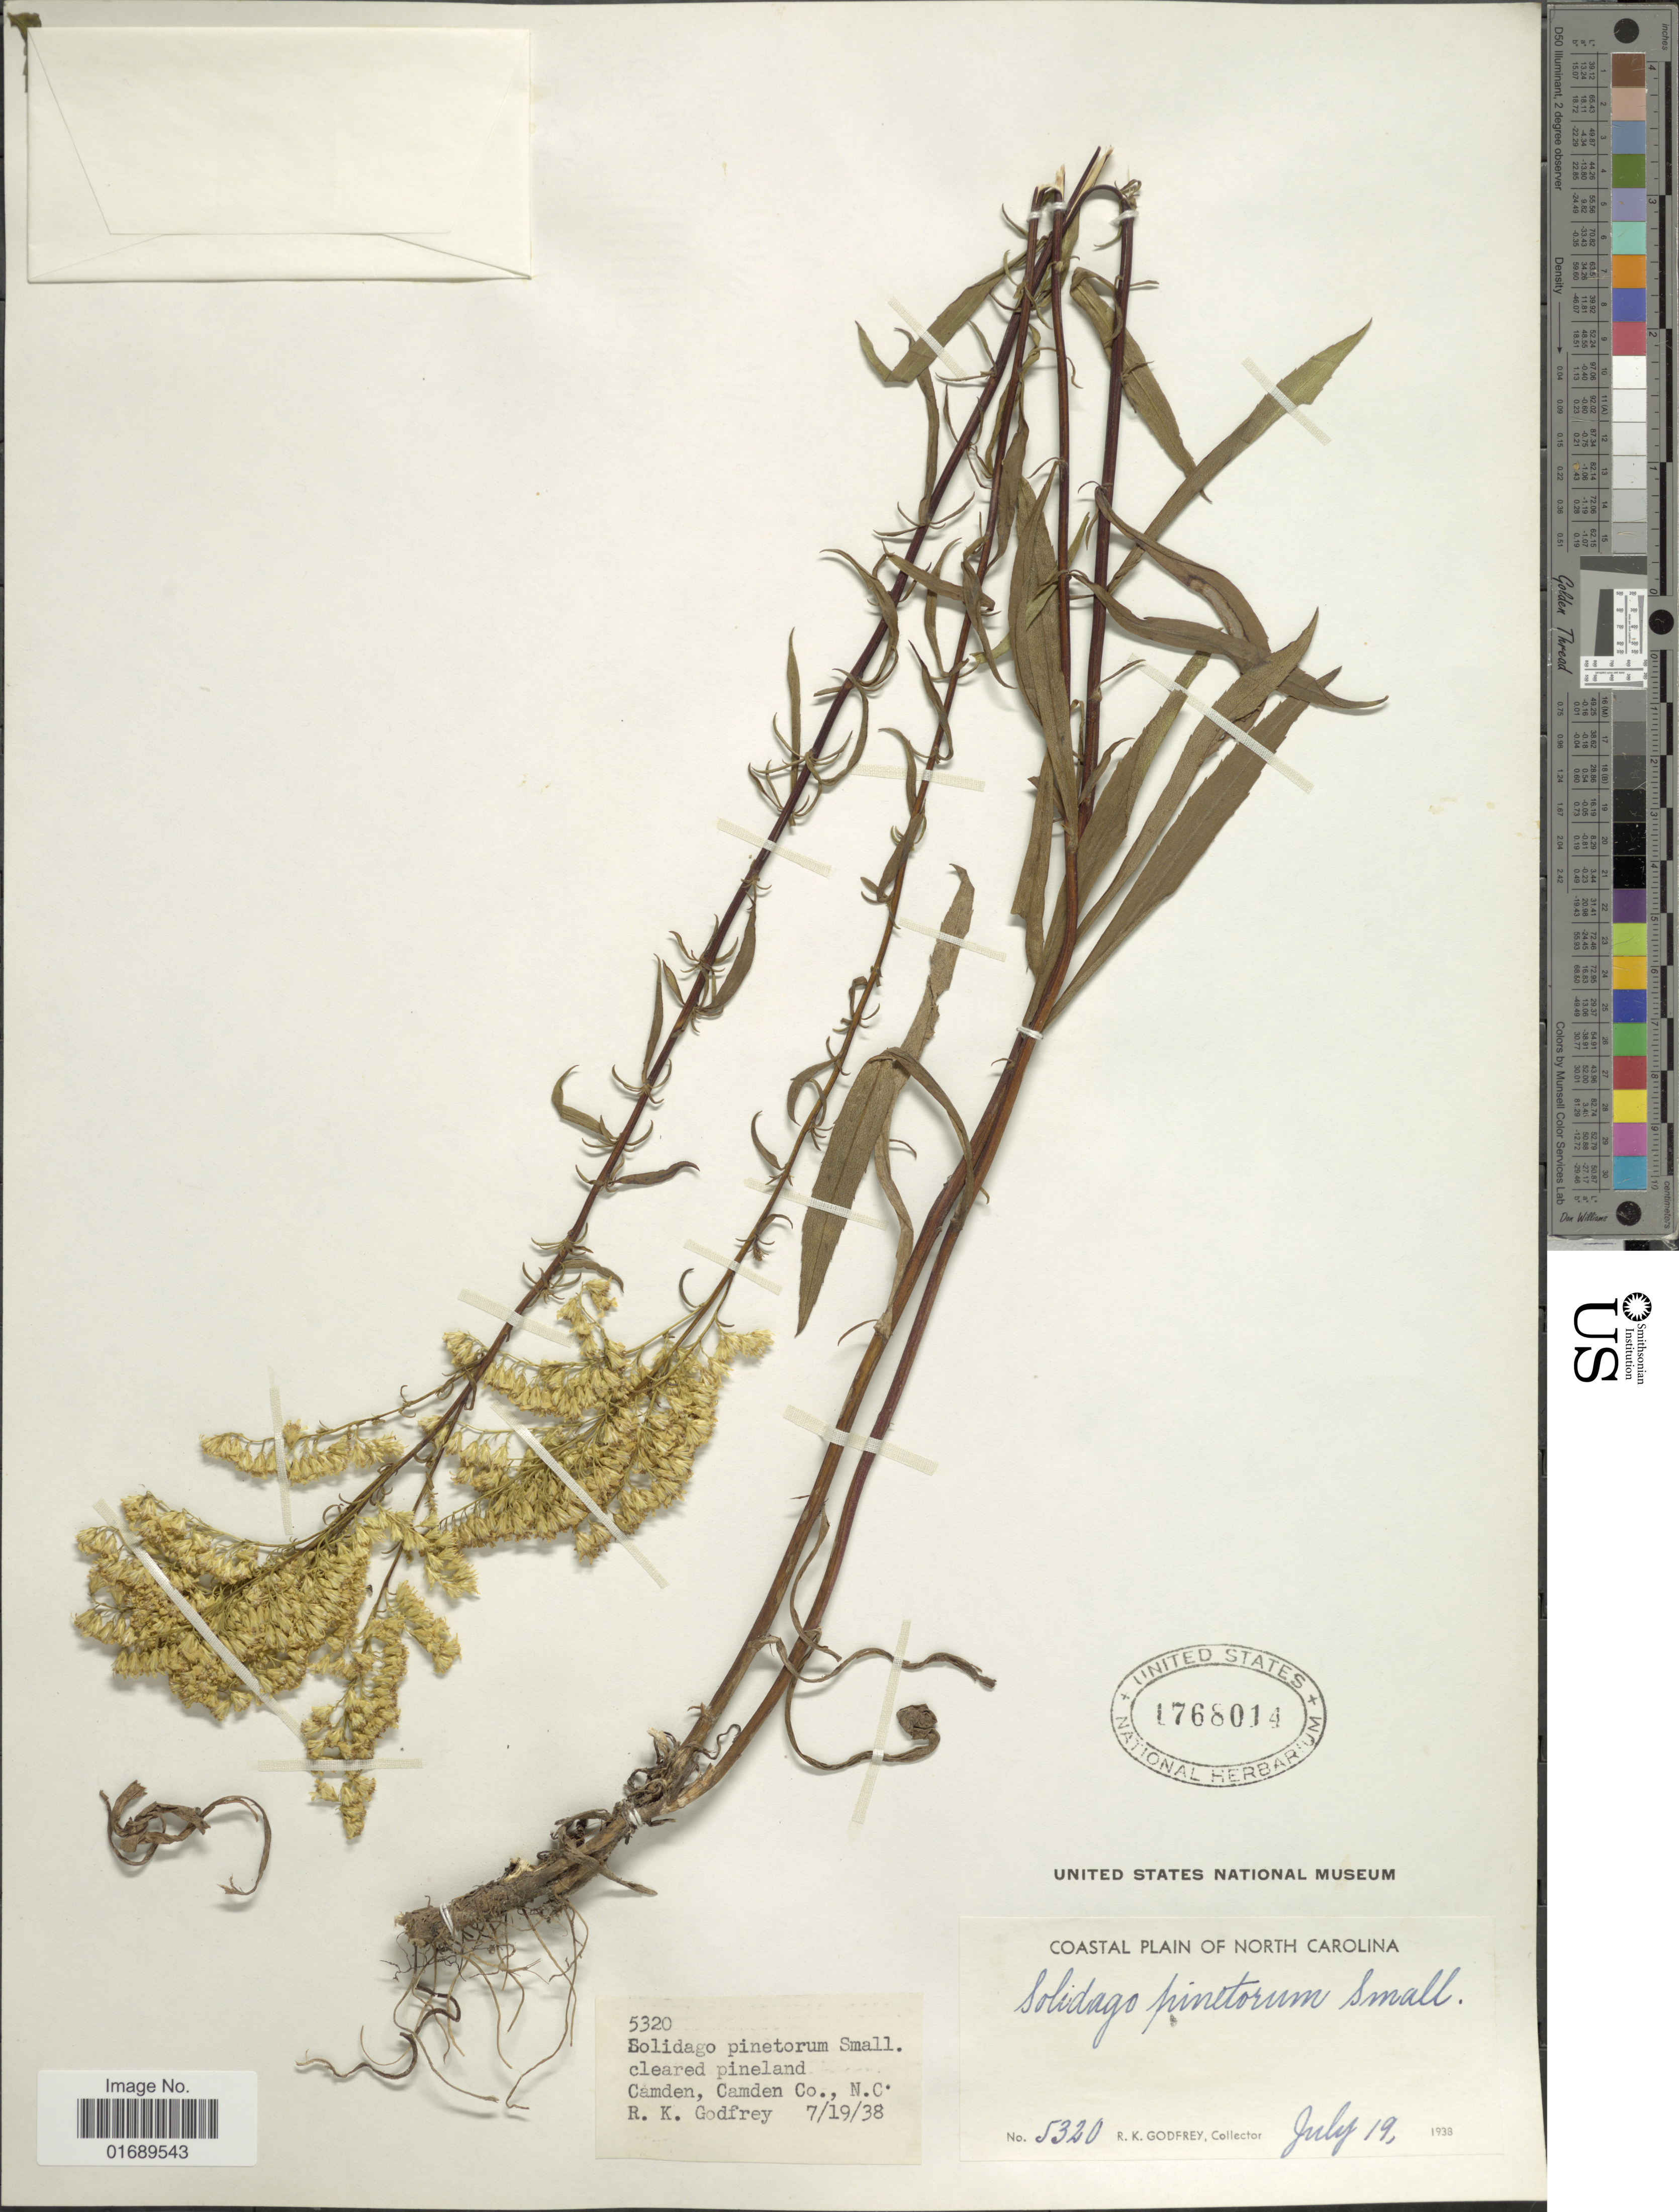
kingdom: Plantae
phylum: Tracheophyta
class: Magnoliopsida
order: Asterales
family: Asteraceae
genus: Solidago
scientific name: Solidago pinetorum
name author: Aiton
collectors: R. K. Godfrey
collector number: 5320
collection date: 1938-07-19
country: United States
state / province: North Carolina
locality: Coastal Plain of North Carolina, Camden, Camden Co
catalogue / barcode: US 1768014